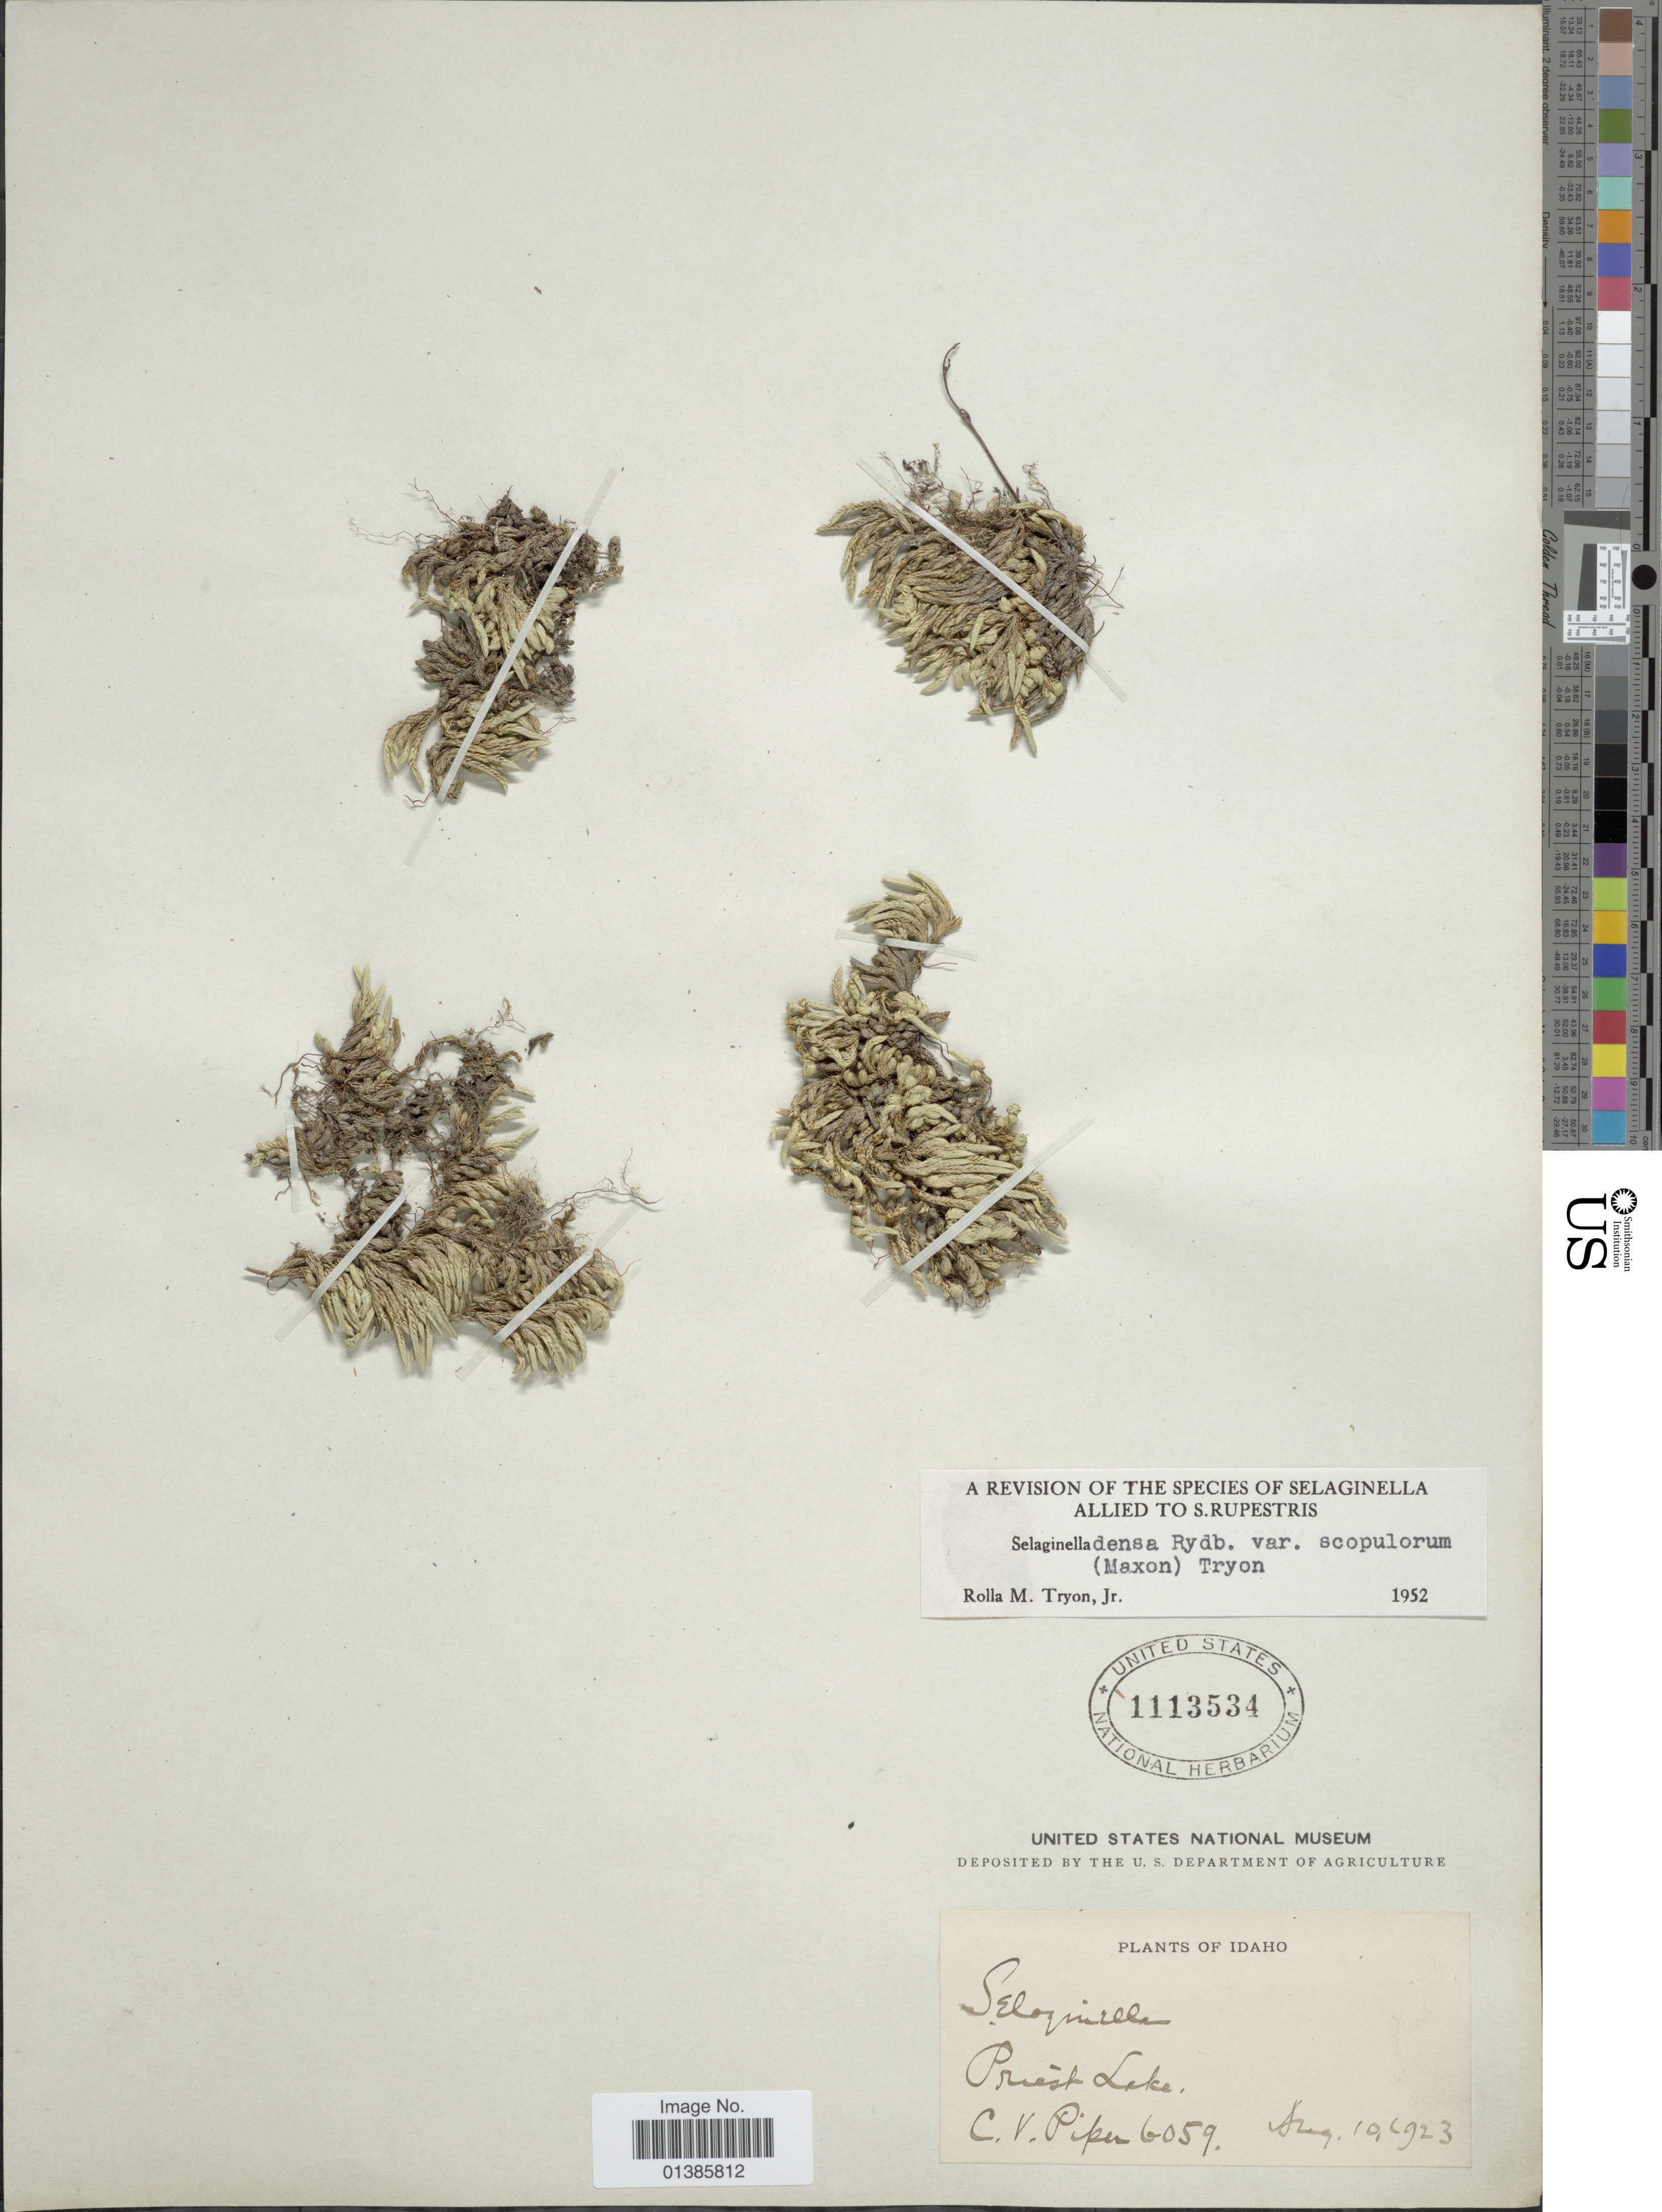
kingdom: Plantae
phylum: Tracheophyta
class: Lycopodiopsida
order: Selaginellales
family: Selaginellaceae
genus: Selaginella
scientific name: Selaginella densa var. scopulorum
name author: (Maxon) R.M. Tryon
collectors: C. V. Piper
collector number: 6059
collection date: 1923-08-10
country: United States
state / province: Idaho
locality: Priest Lake.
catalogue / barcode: US 1113534